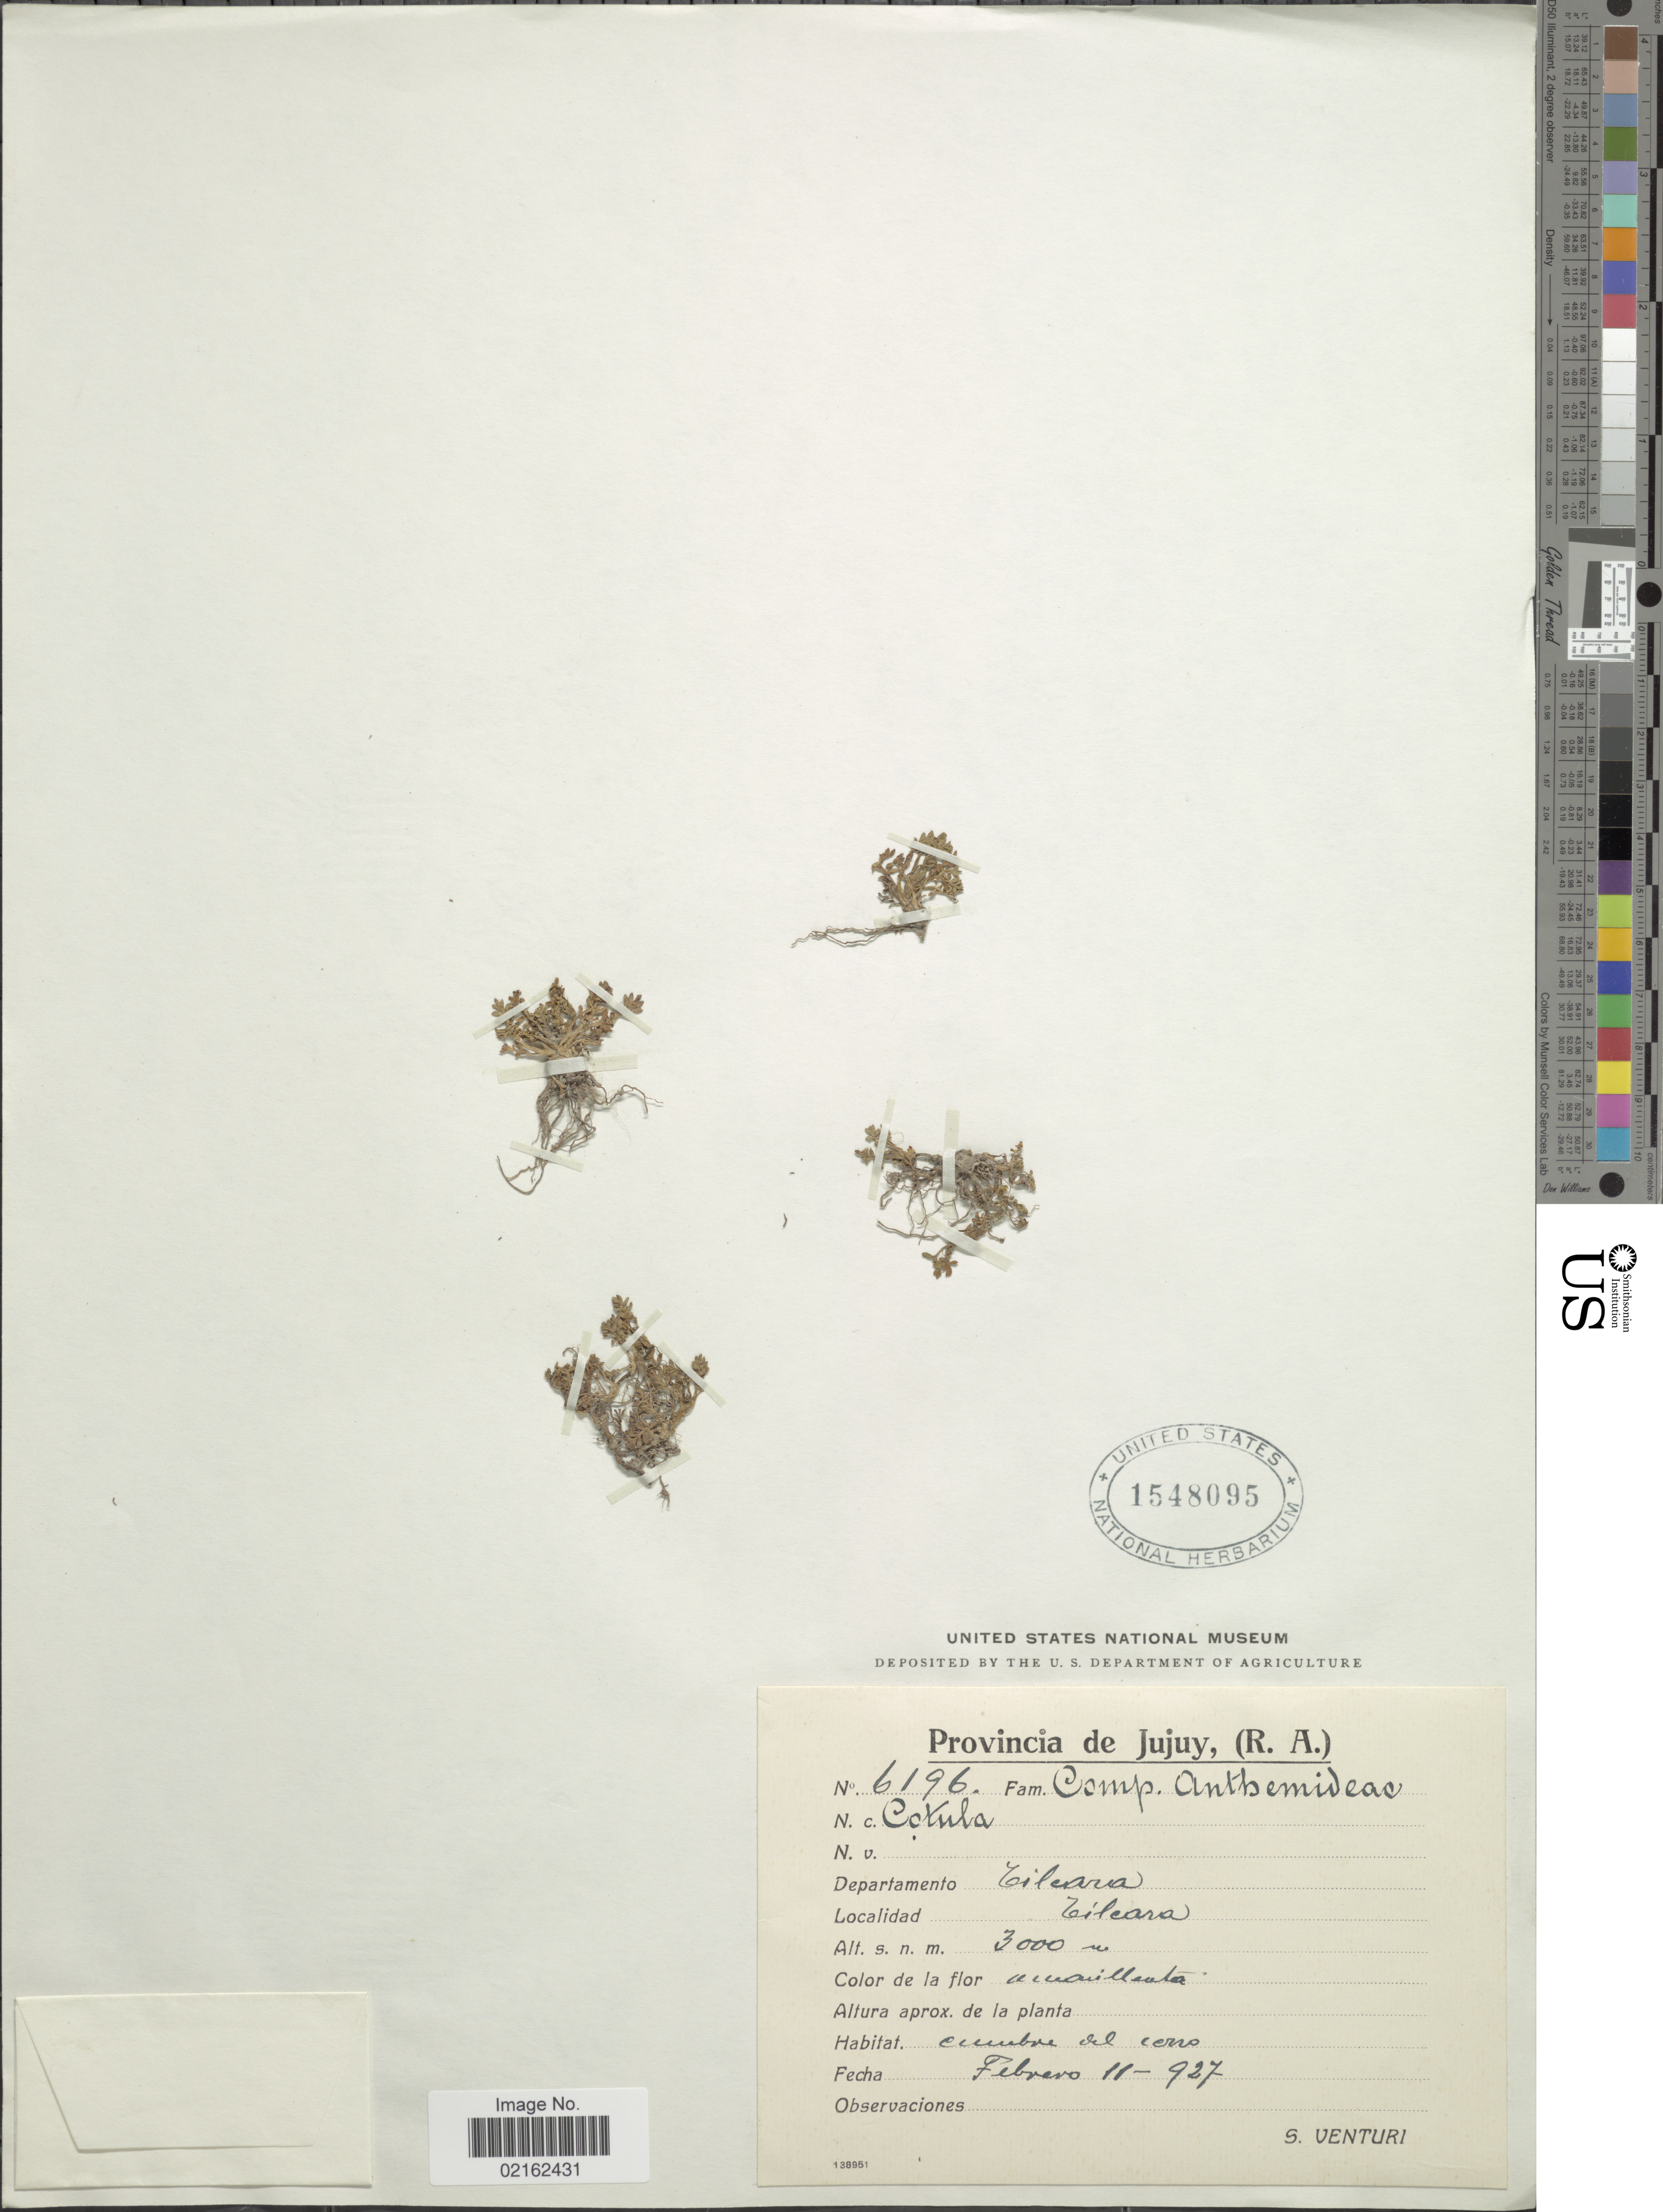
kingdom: Plantae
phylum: Tracheophyta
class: Magnoliopsida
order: Asterales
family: Asteraceae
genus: Cotula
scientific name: Cotula sp.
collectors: S. Venturi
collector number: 6196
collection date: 1927-02-11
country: Argentina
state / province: Jujuy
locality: Departamento Tilcara, Tilcara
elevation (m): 3000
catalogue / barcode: US 1548095